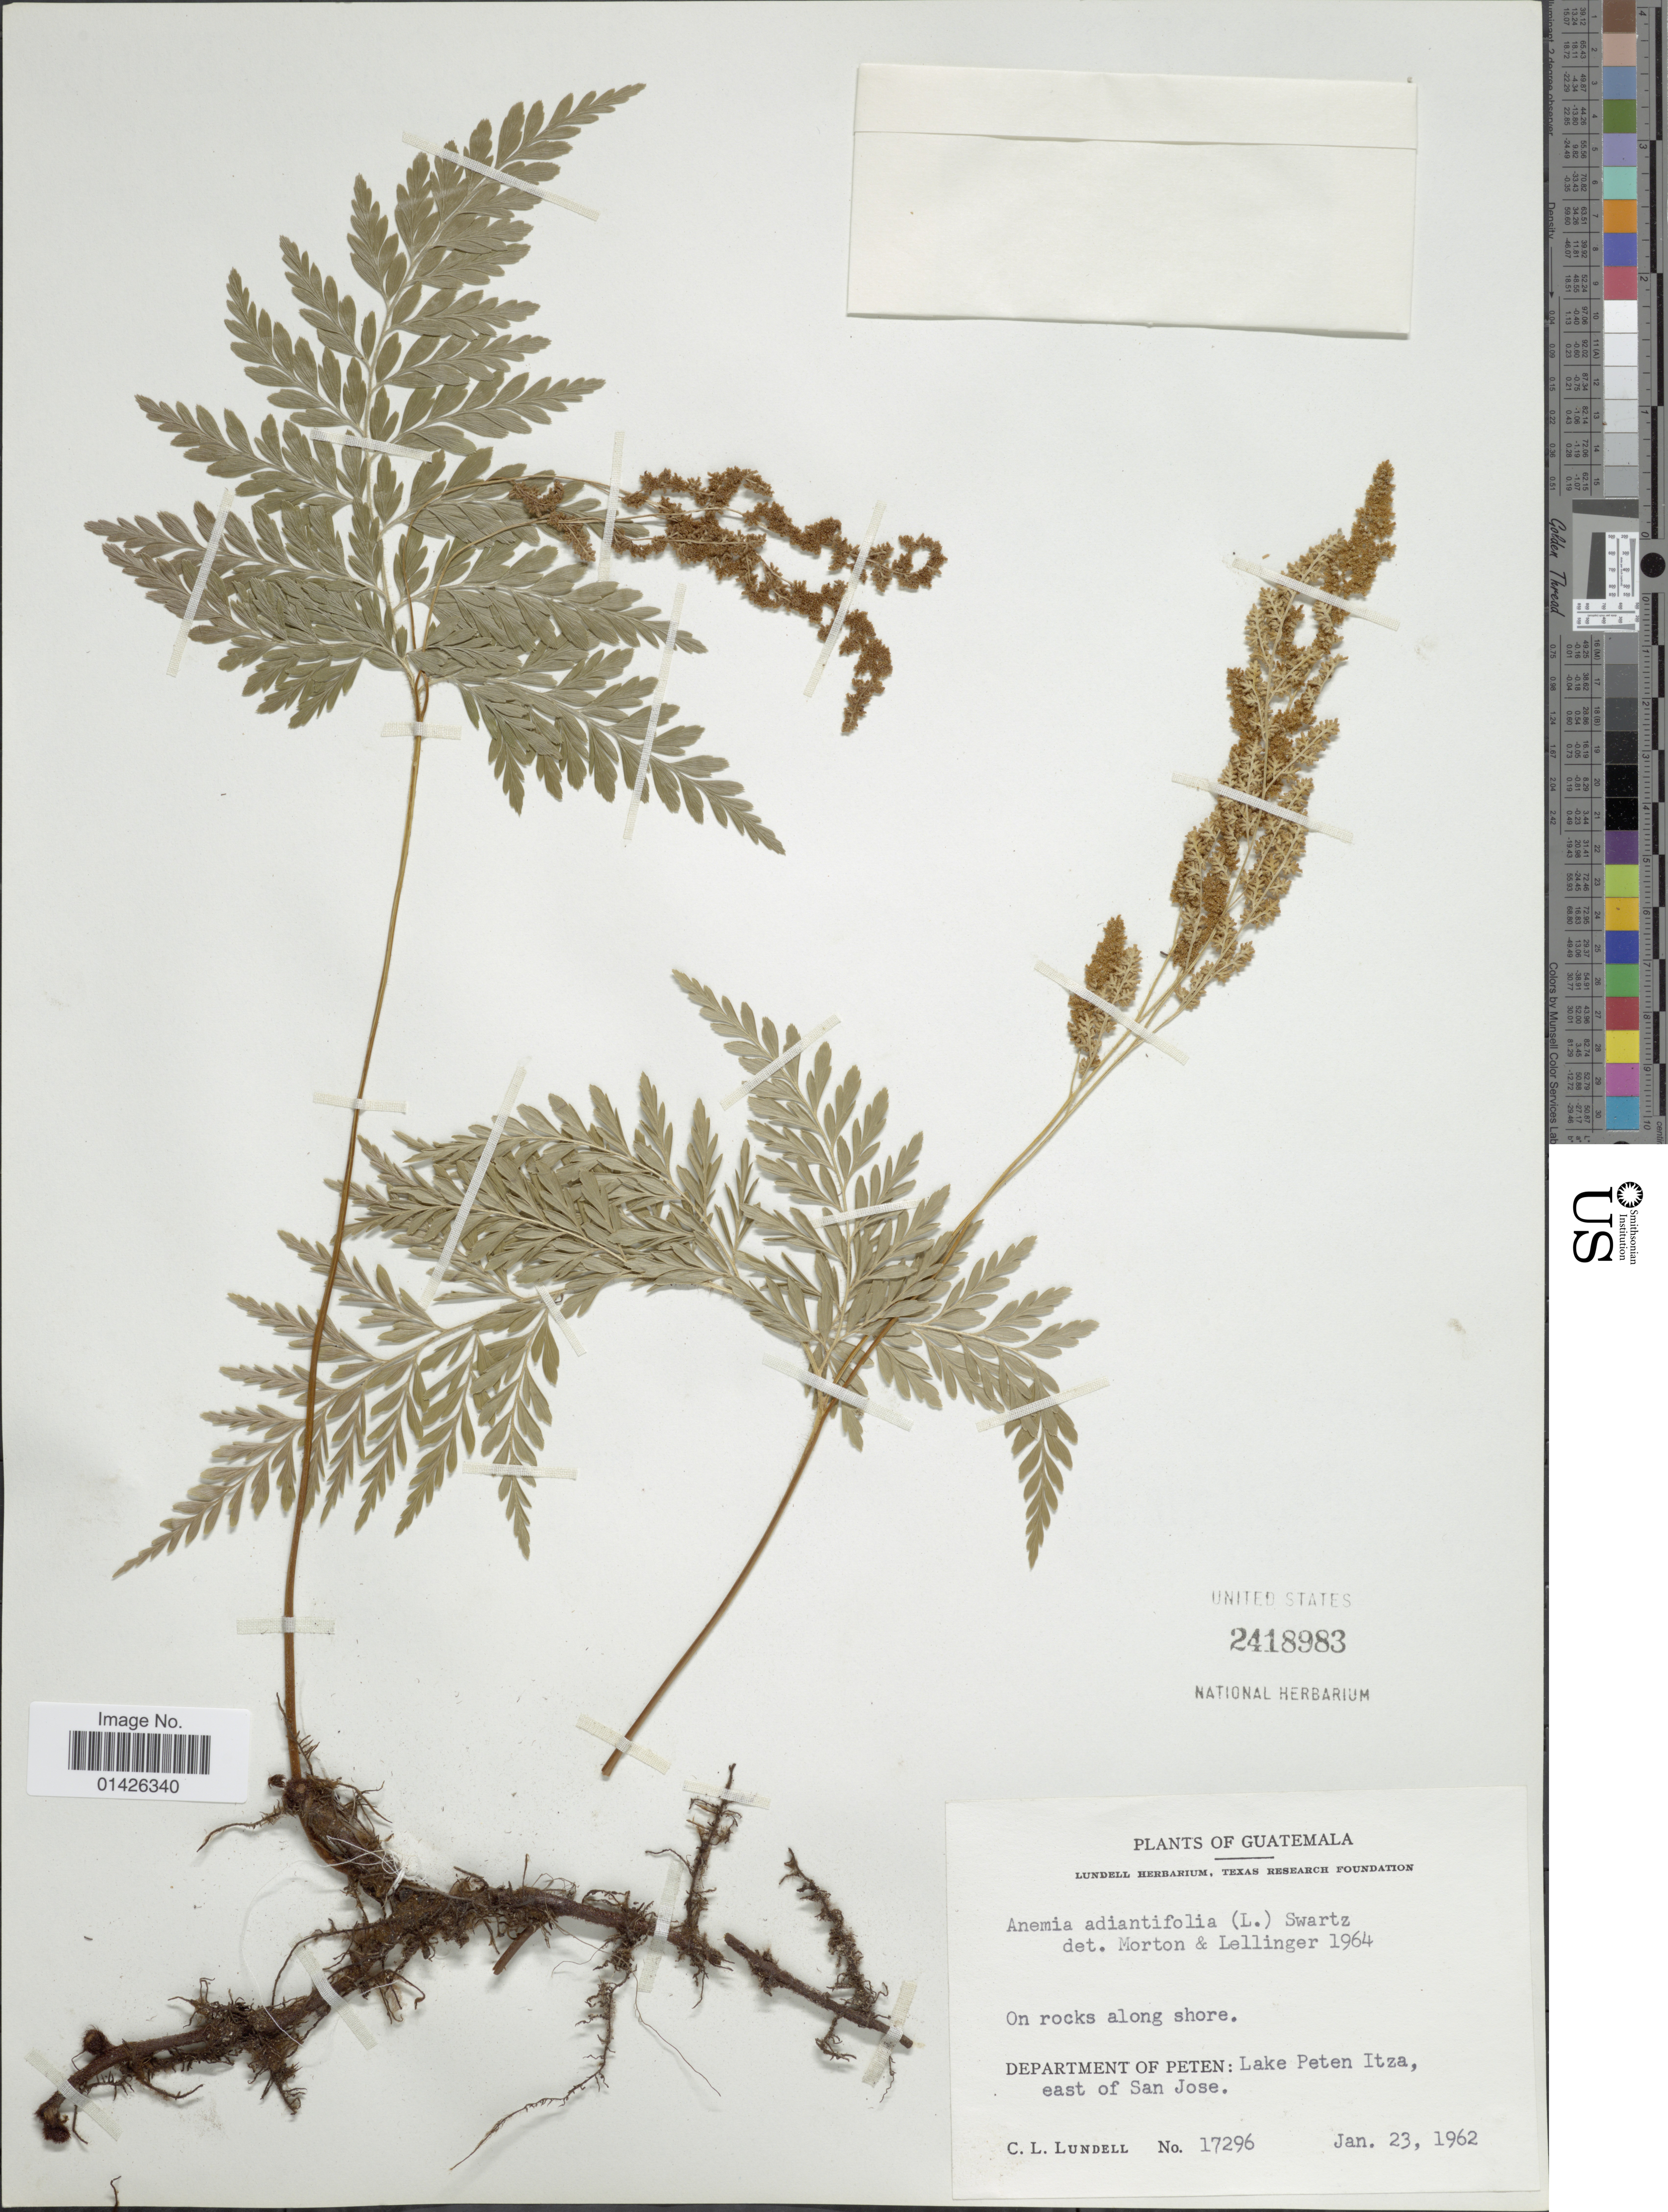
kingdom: Plantae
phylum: Tracheophyta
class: Polypodiopsida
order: Schizaeales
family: Anemiaceae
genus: Anemia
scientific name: Anemia adiantifolia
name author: (L.) Sw.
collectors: C. L. Lundell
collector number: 17296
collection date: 1962-01-23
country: Guatemala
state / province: El Petén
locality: Department of Peten: Lake Peten Itza, east of San Jose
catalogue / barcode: US 2418983